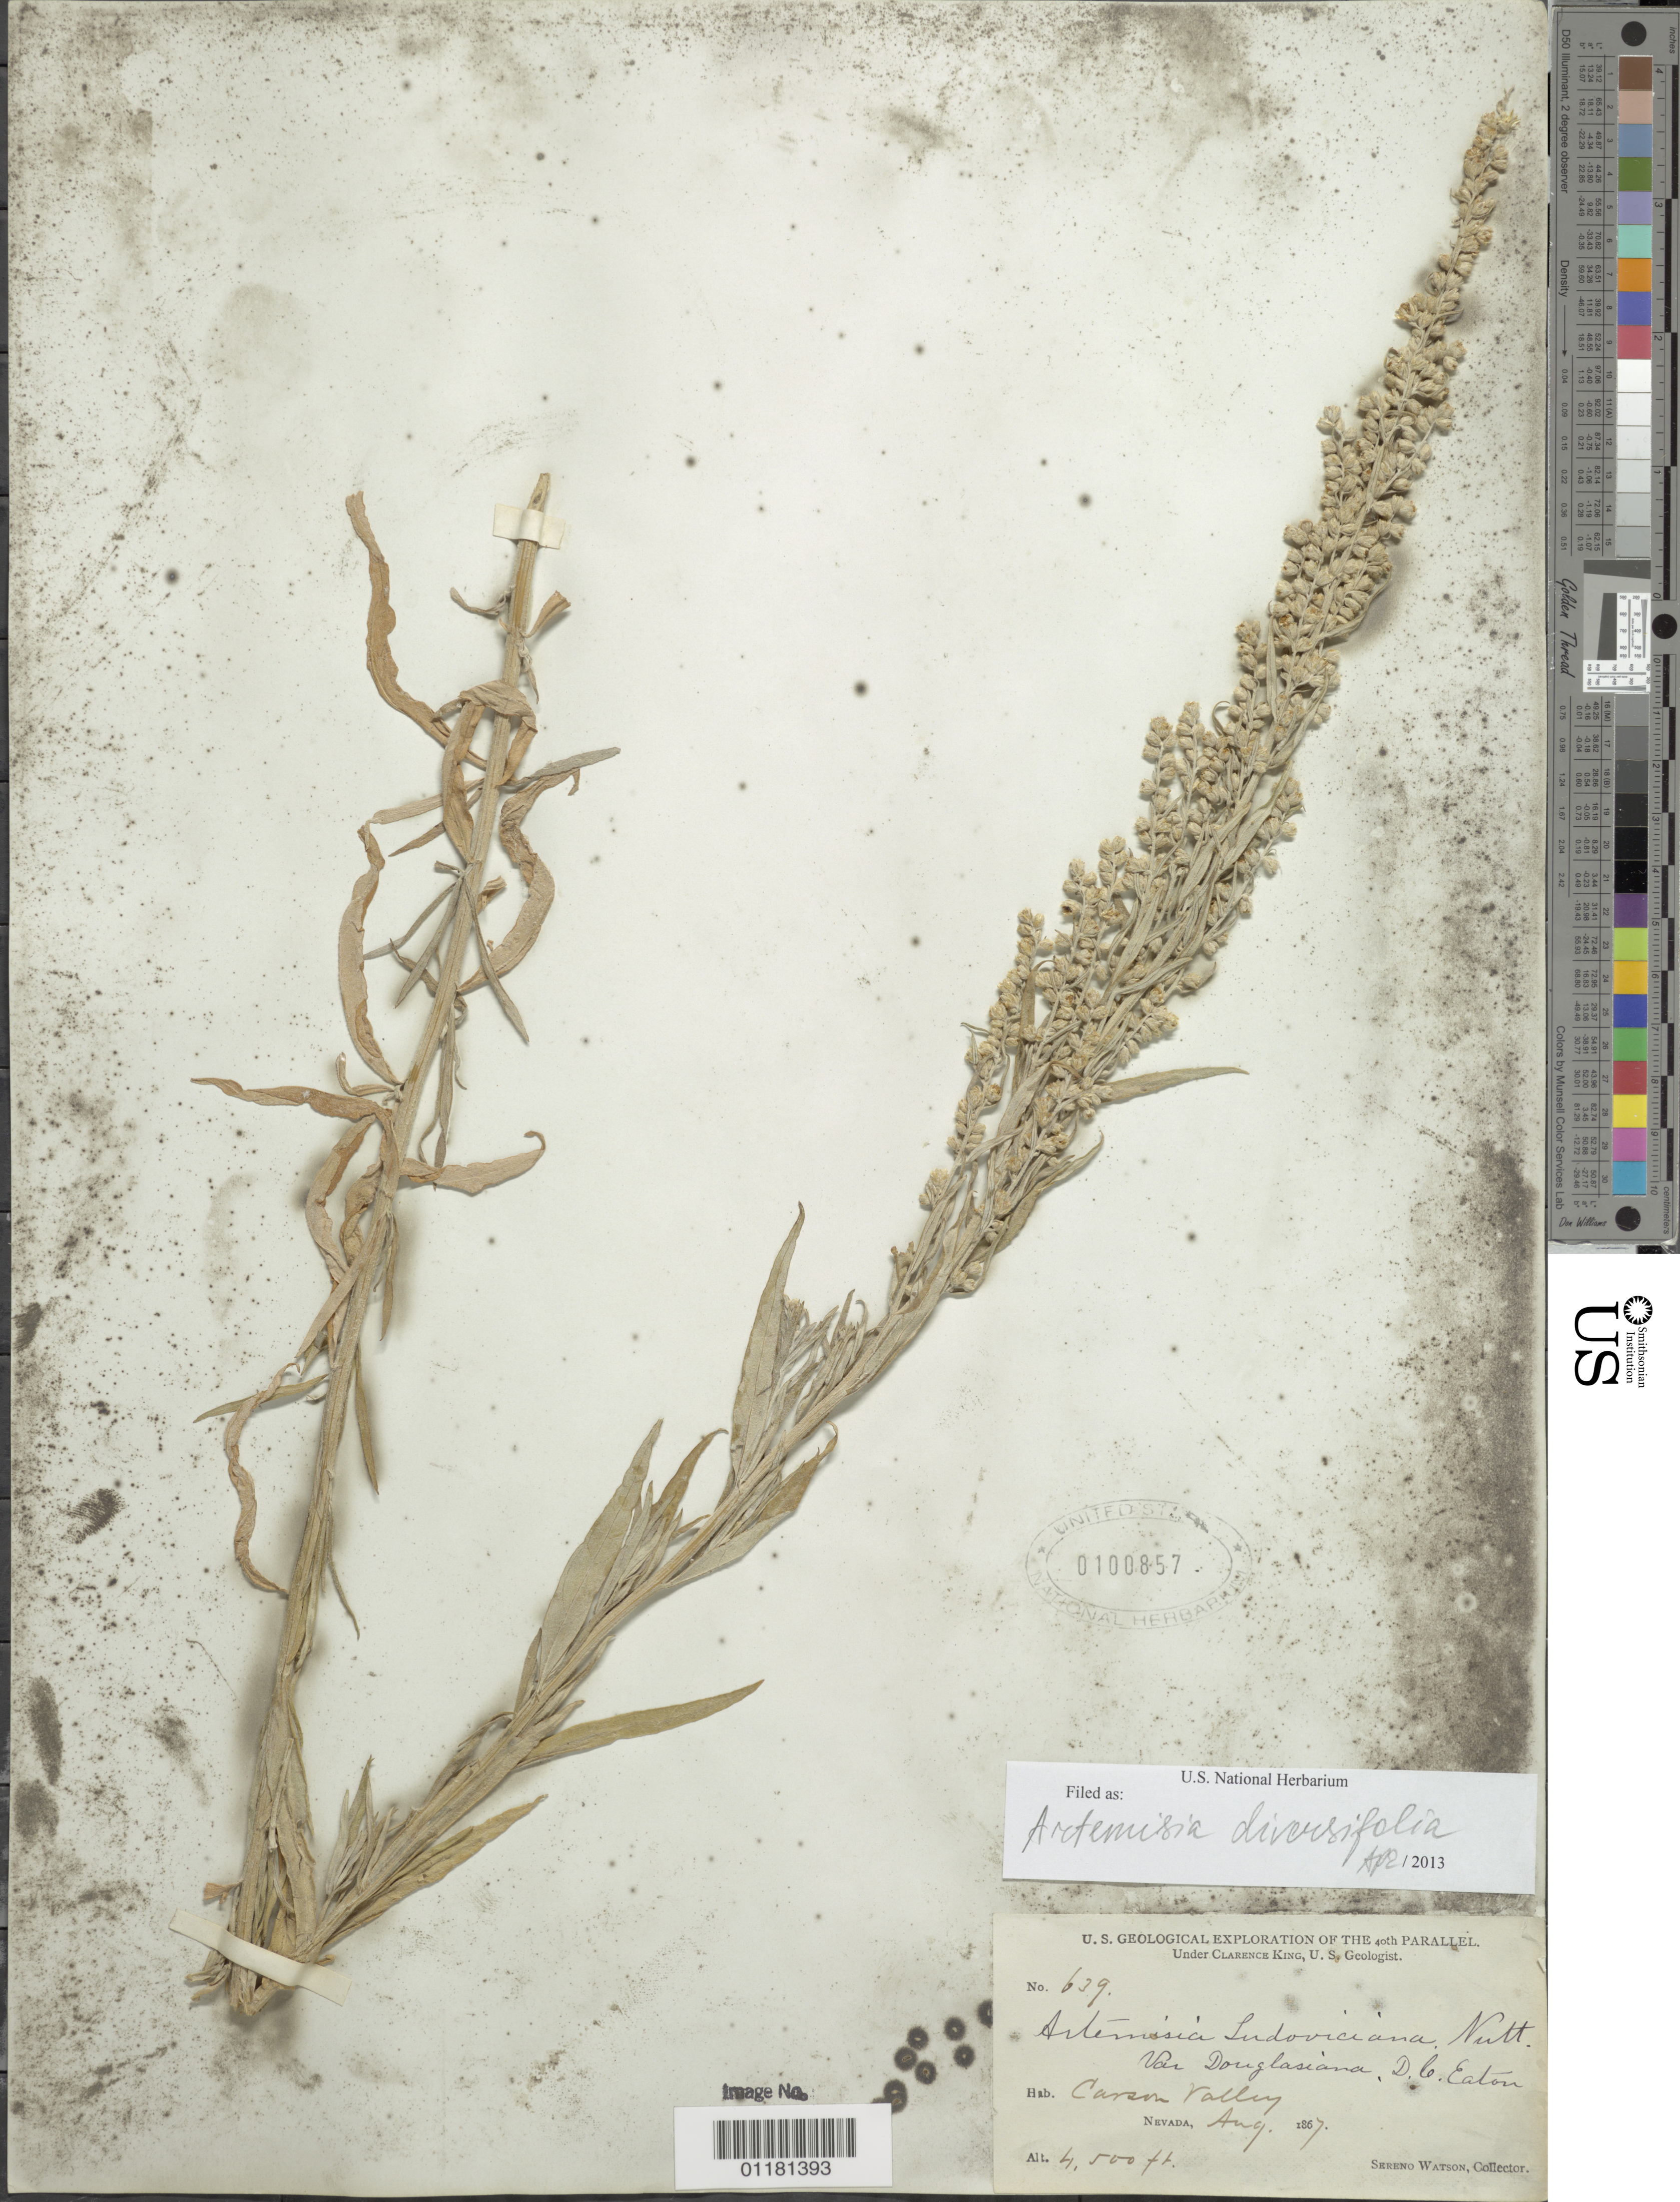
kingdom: Plantae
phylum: Tracheophyta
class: Magnoliopsida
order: Asterales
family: Asteraceae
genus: Artemisia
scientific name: Artemisia diversifolia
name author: Rydb.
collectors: S. Watson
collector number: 639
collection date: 1867-08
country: United States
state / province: Nevada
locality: Carson Valley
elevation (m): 1372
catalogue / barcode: US 100857